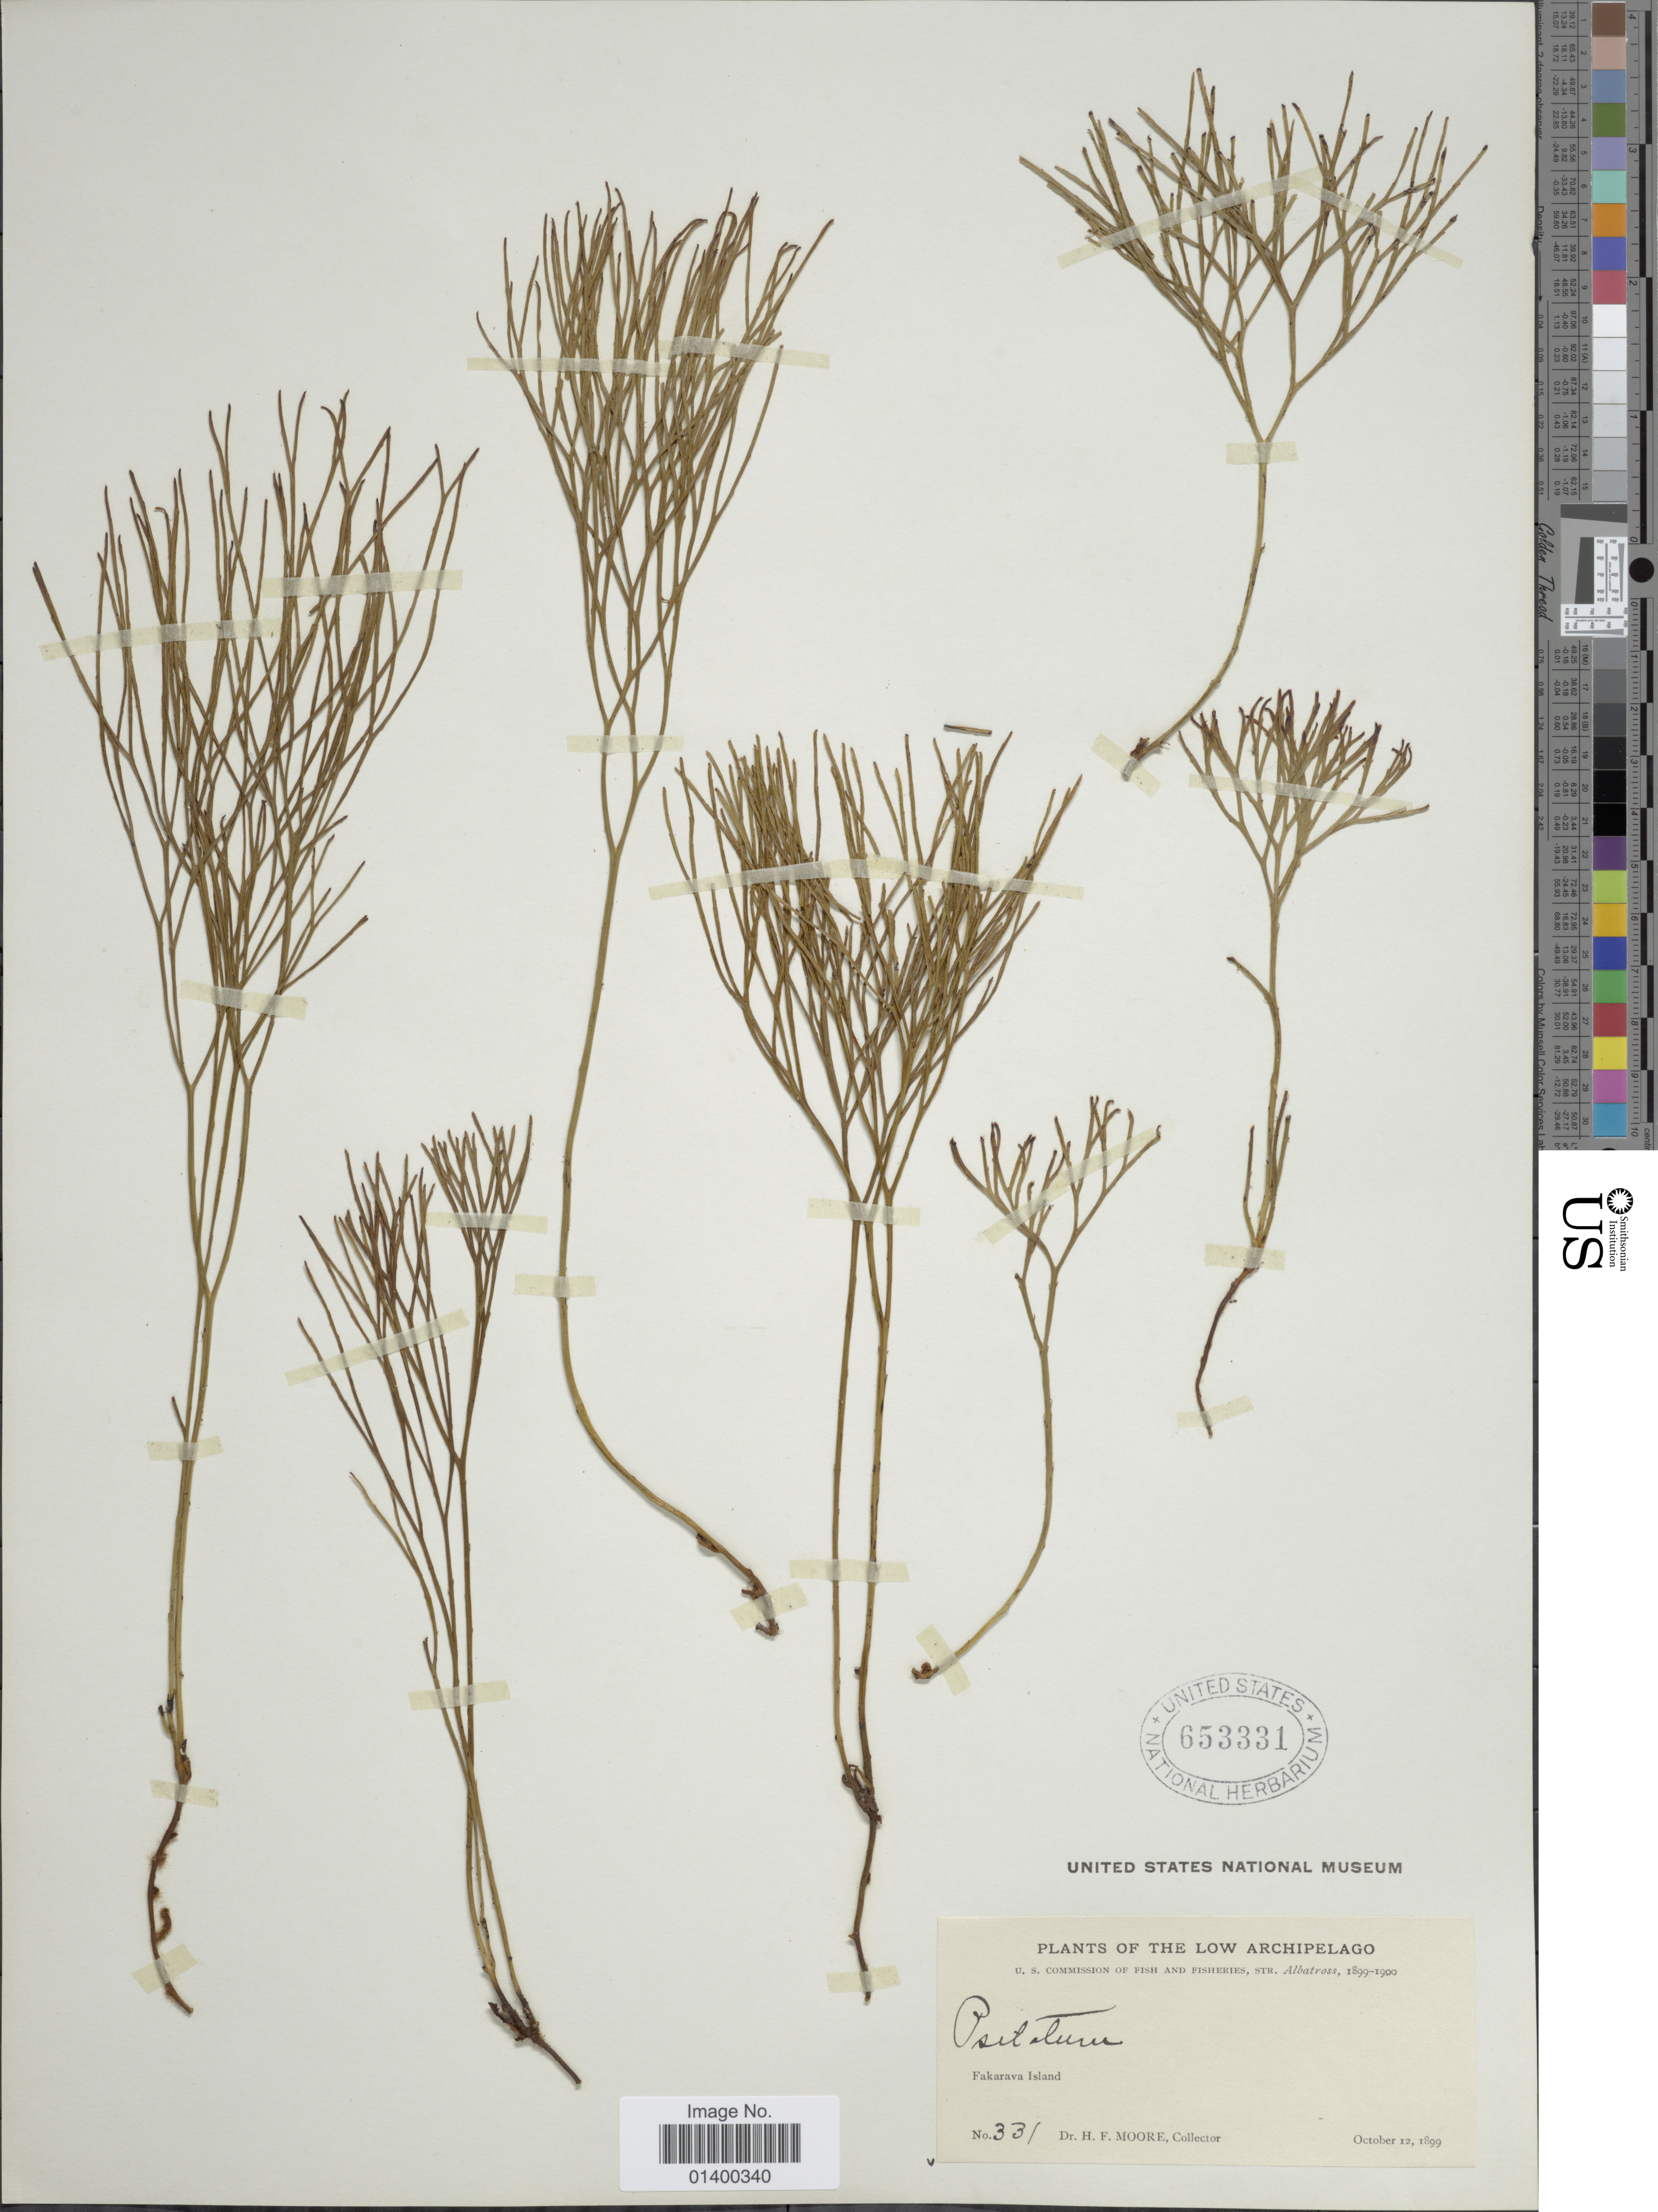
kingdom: Plantae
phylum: Tracheophyta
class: Polypodiopsida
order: Psilotales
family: Psilotaceae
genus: Psilotum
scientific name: Psilotum nudum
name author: (L.) P. Beauv.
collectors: H. F. Moore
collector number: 331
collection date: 1899-10-12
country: French Polynesia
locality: Low Archipelago, Fakarava island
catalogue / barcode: US 653331